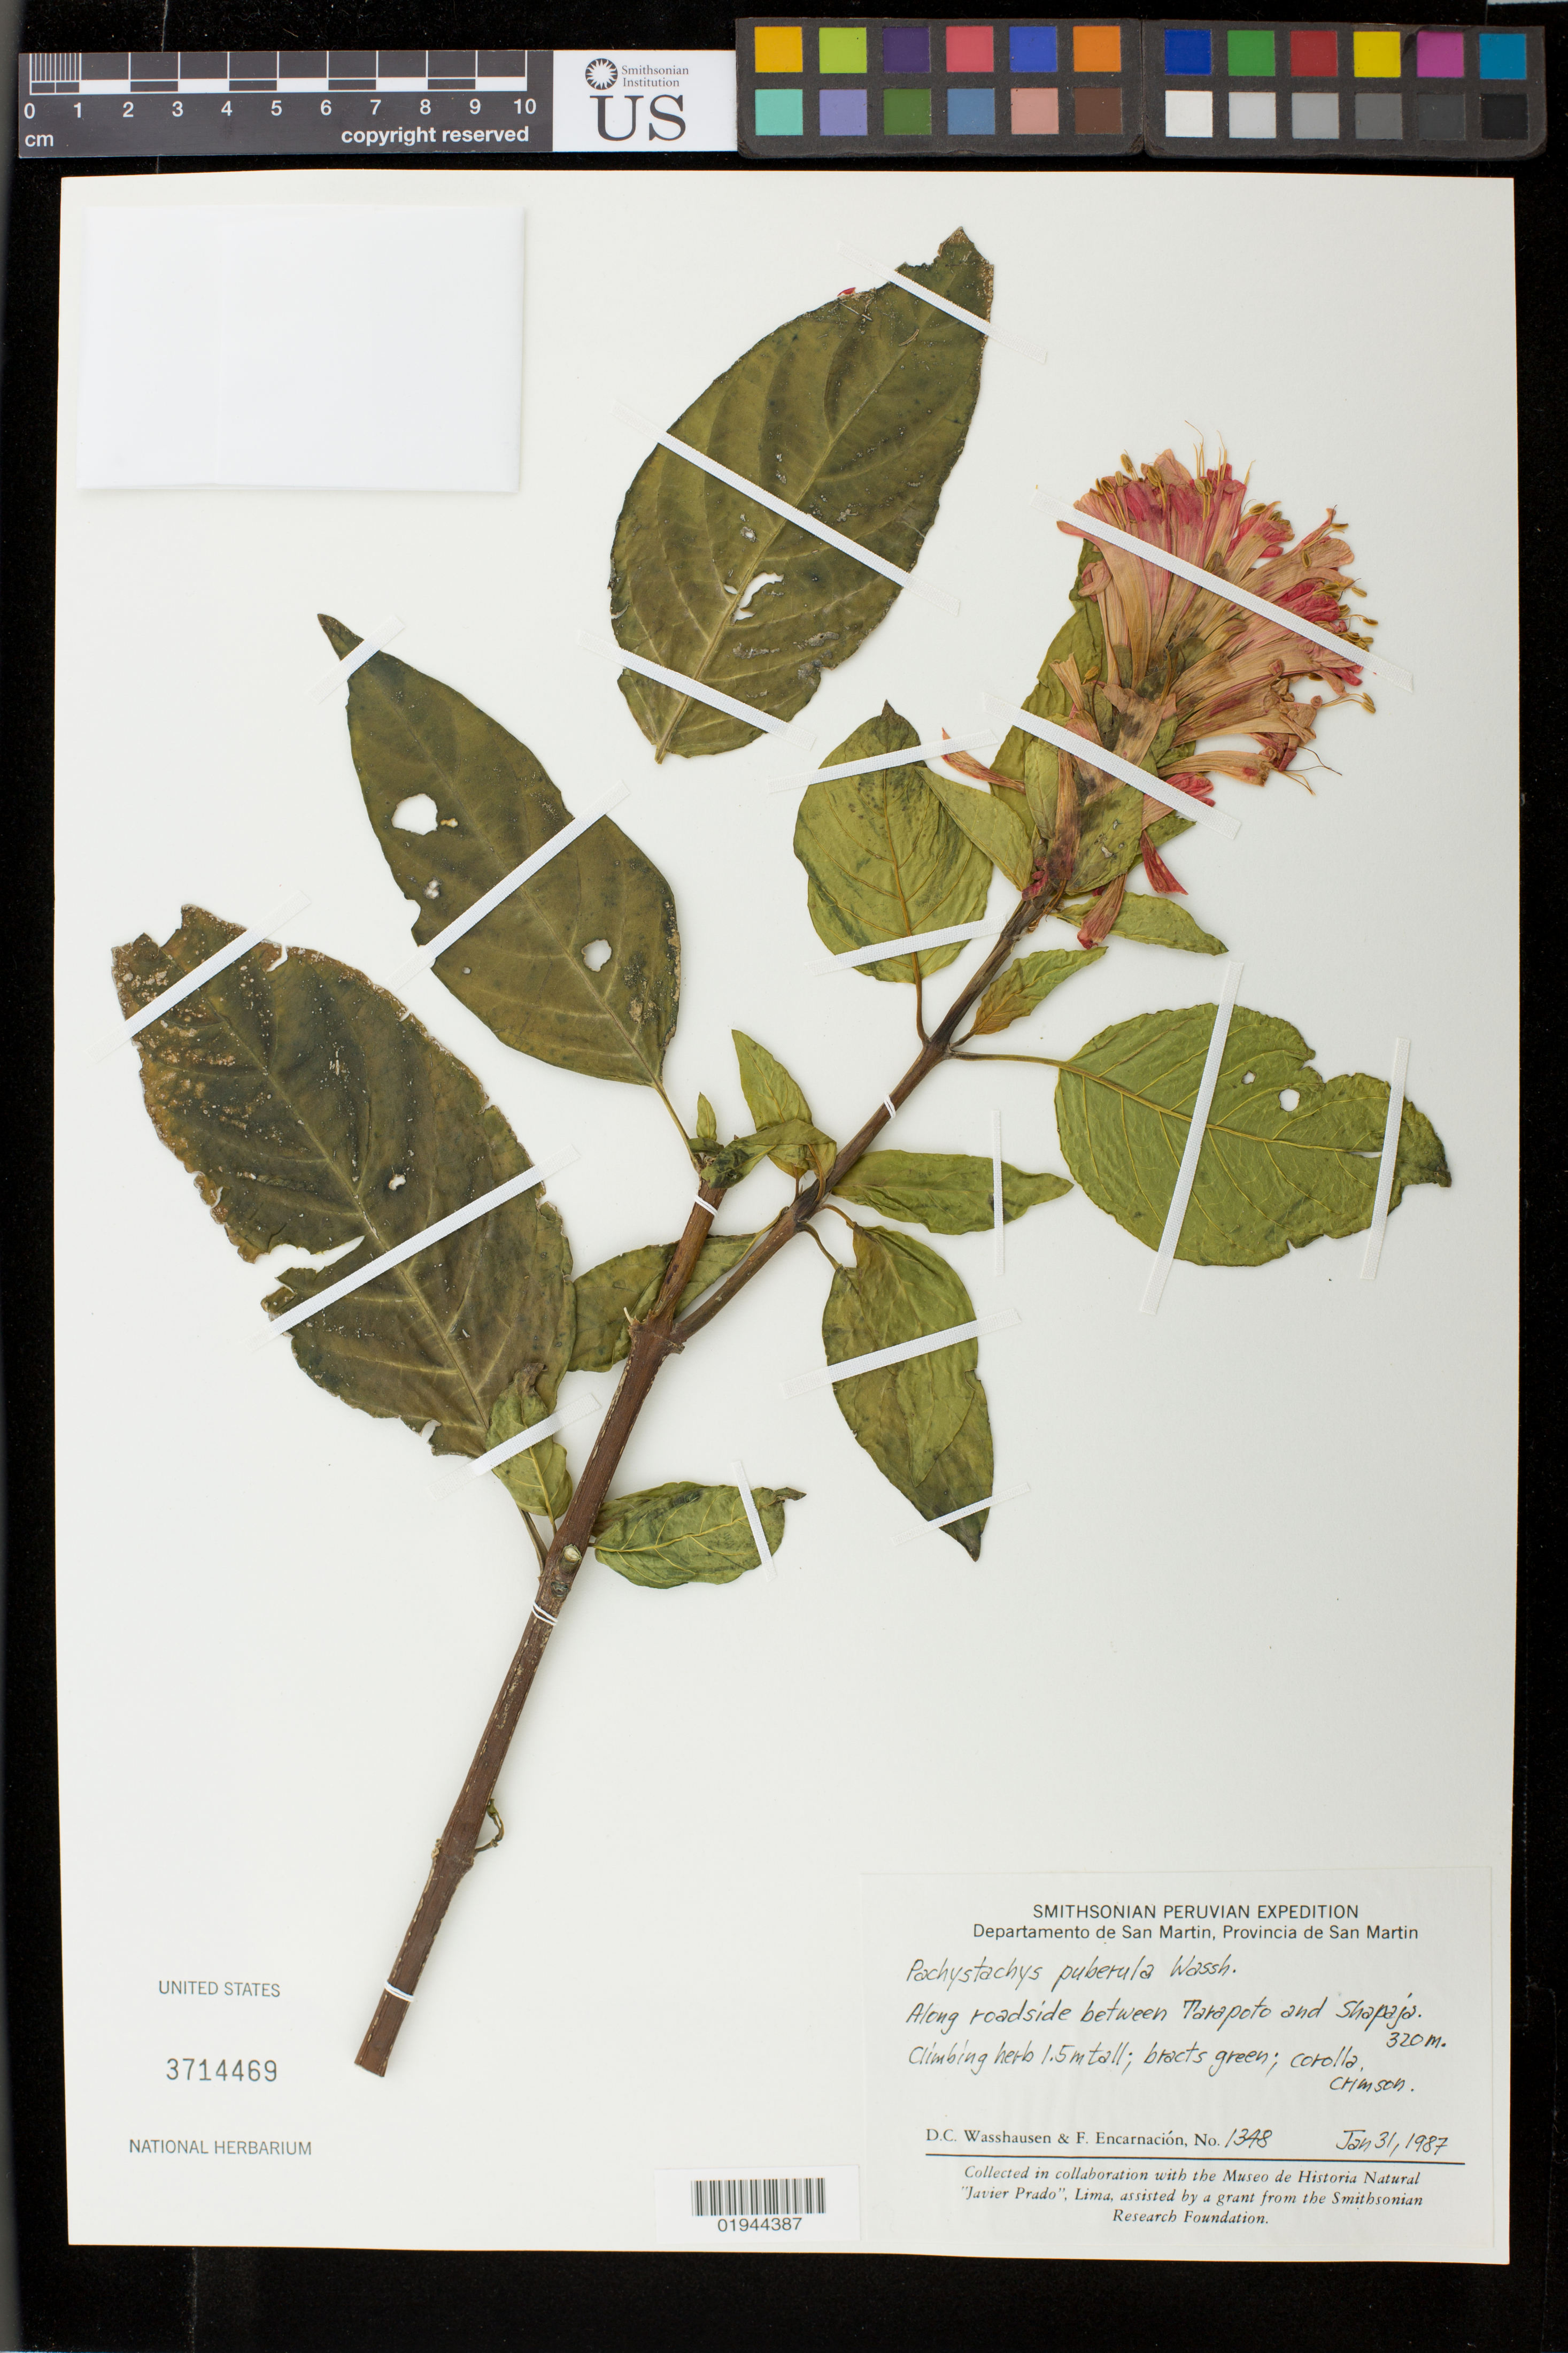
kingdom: Plantae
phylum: Tracheophyta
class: Magnoliopsida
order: Lamiales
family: Acanthaceae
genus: Pachystachys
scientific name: Pachystachys puberula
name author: Wassh.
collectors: D. C. Wasshausen & F. Encarnación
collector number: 1348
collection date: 1987-01-31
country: Peru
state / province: San Martín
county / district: San Martín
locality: Along roadside between Tarapoto and Shapaja.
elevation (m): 320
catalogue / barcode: US 3714469